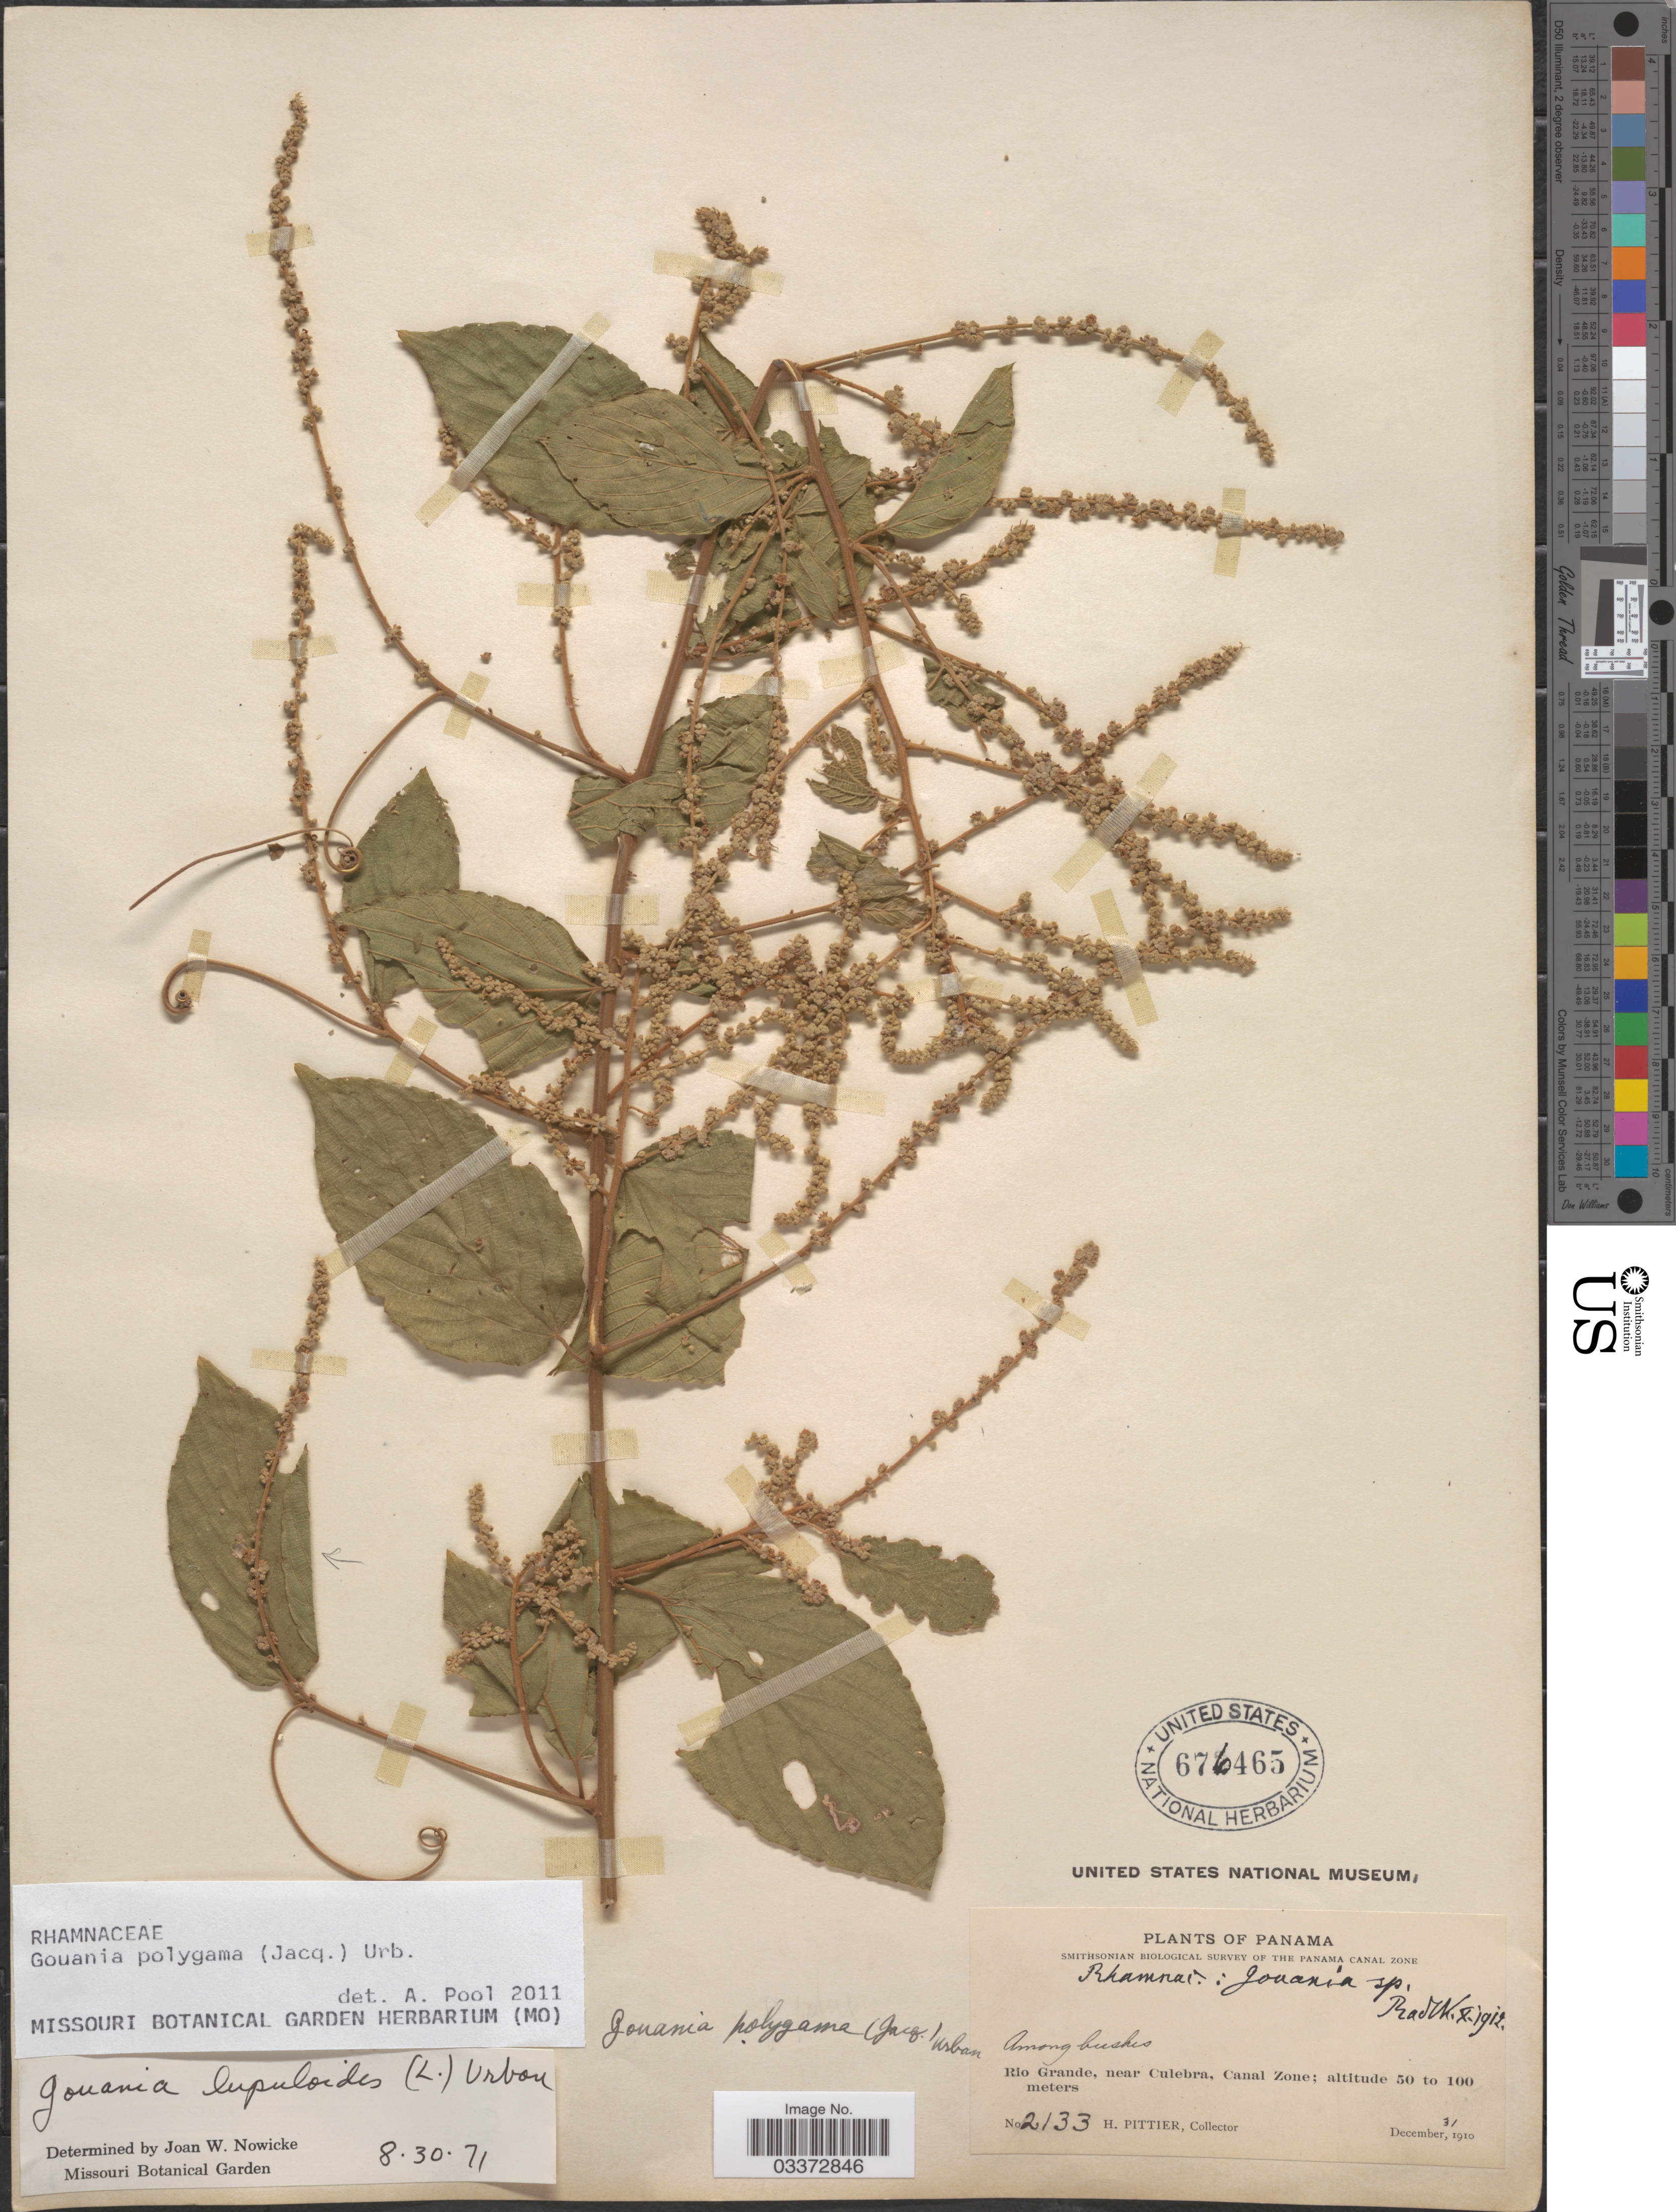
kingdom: Plantae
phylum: Tracheophyta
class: Magnoliopsida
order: Rosales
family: Rhamnaceae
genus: Gouania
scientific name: Gouania polygama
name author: (Jacq.) Urb.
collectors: H. F. Pittier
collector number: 2133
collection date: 1910-12-31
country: Panama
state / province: Colón / Panamá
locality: Rio Grande, near Culebra, Canal Zone.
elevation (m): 50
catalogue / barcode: US 676465